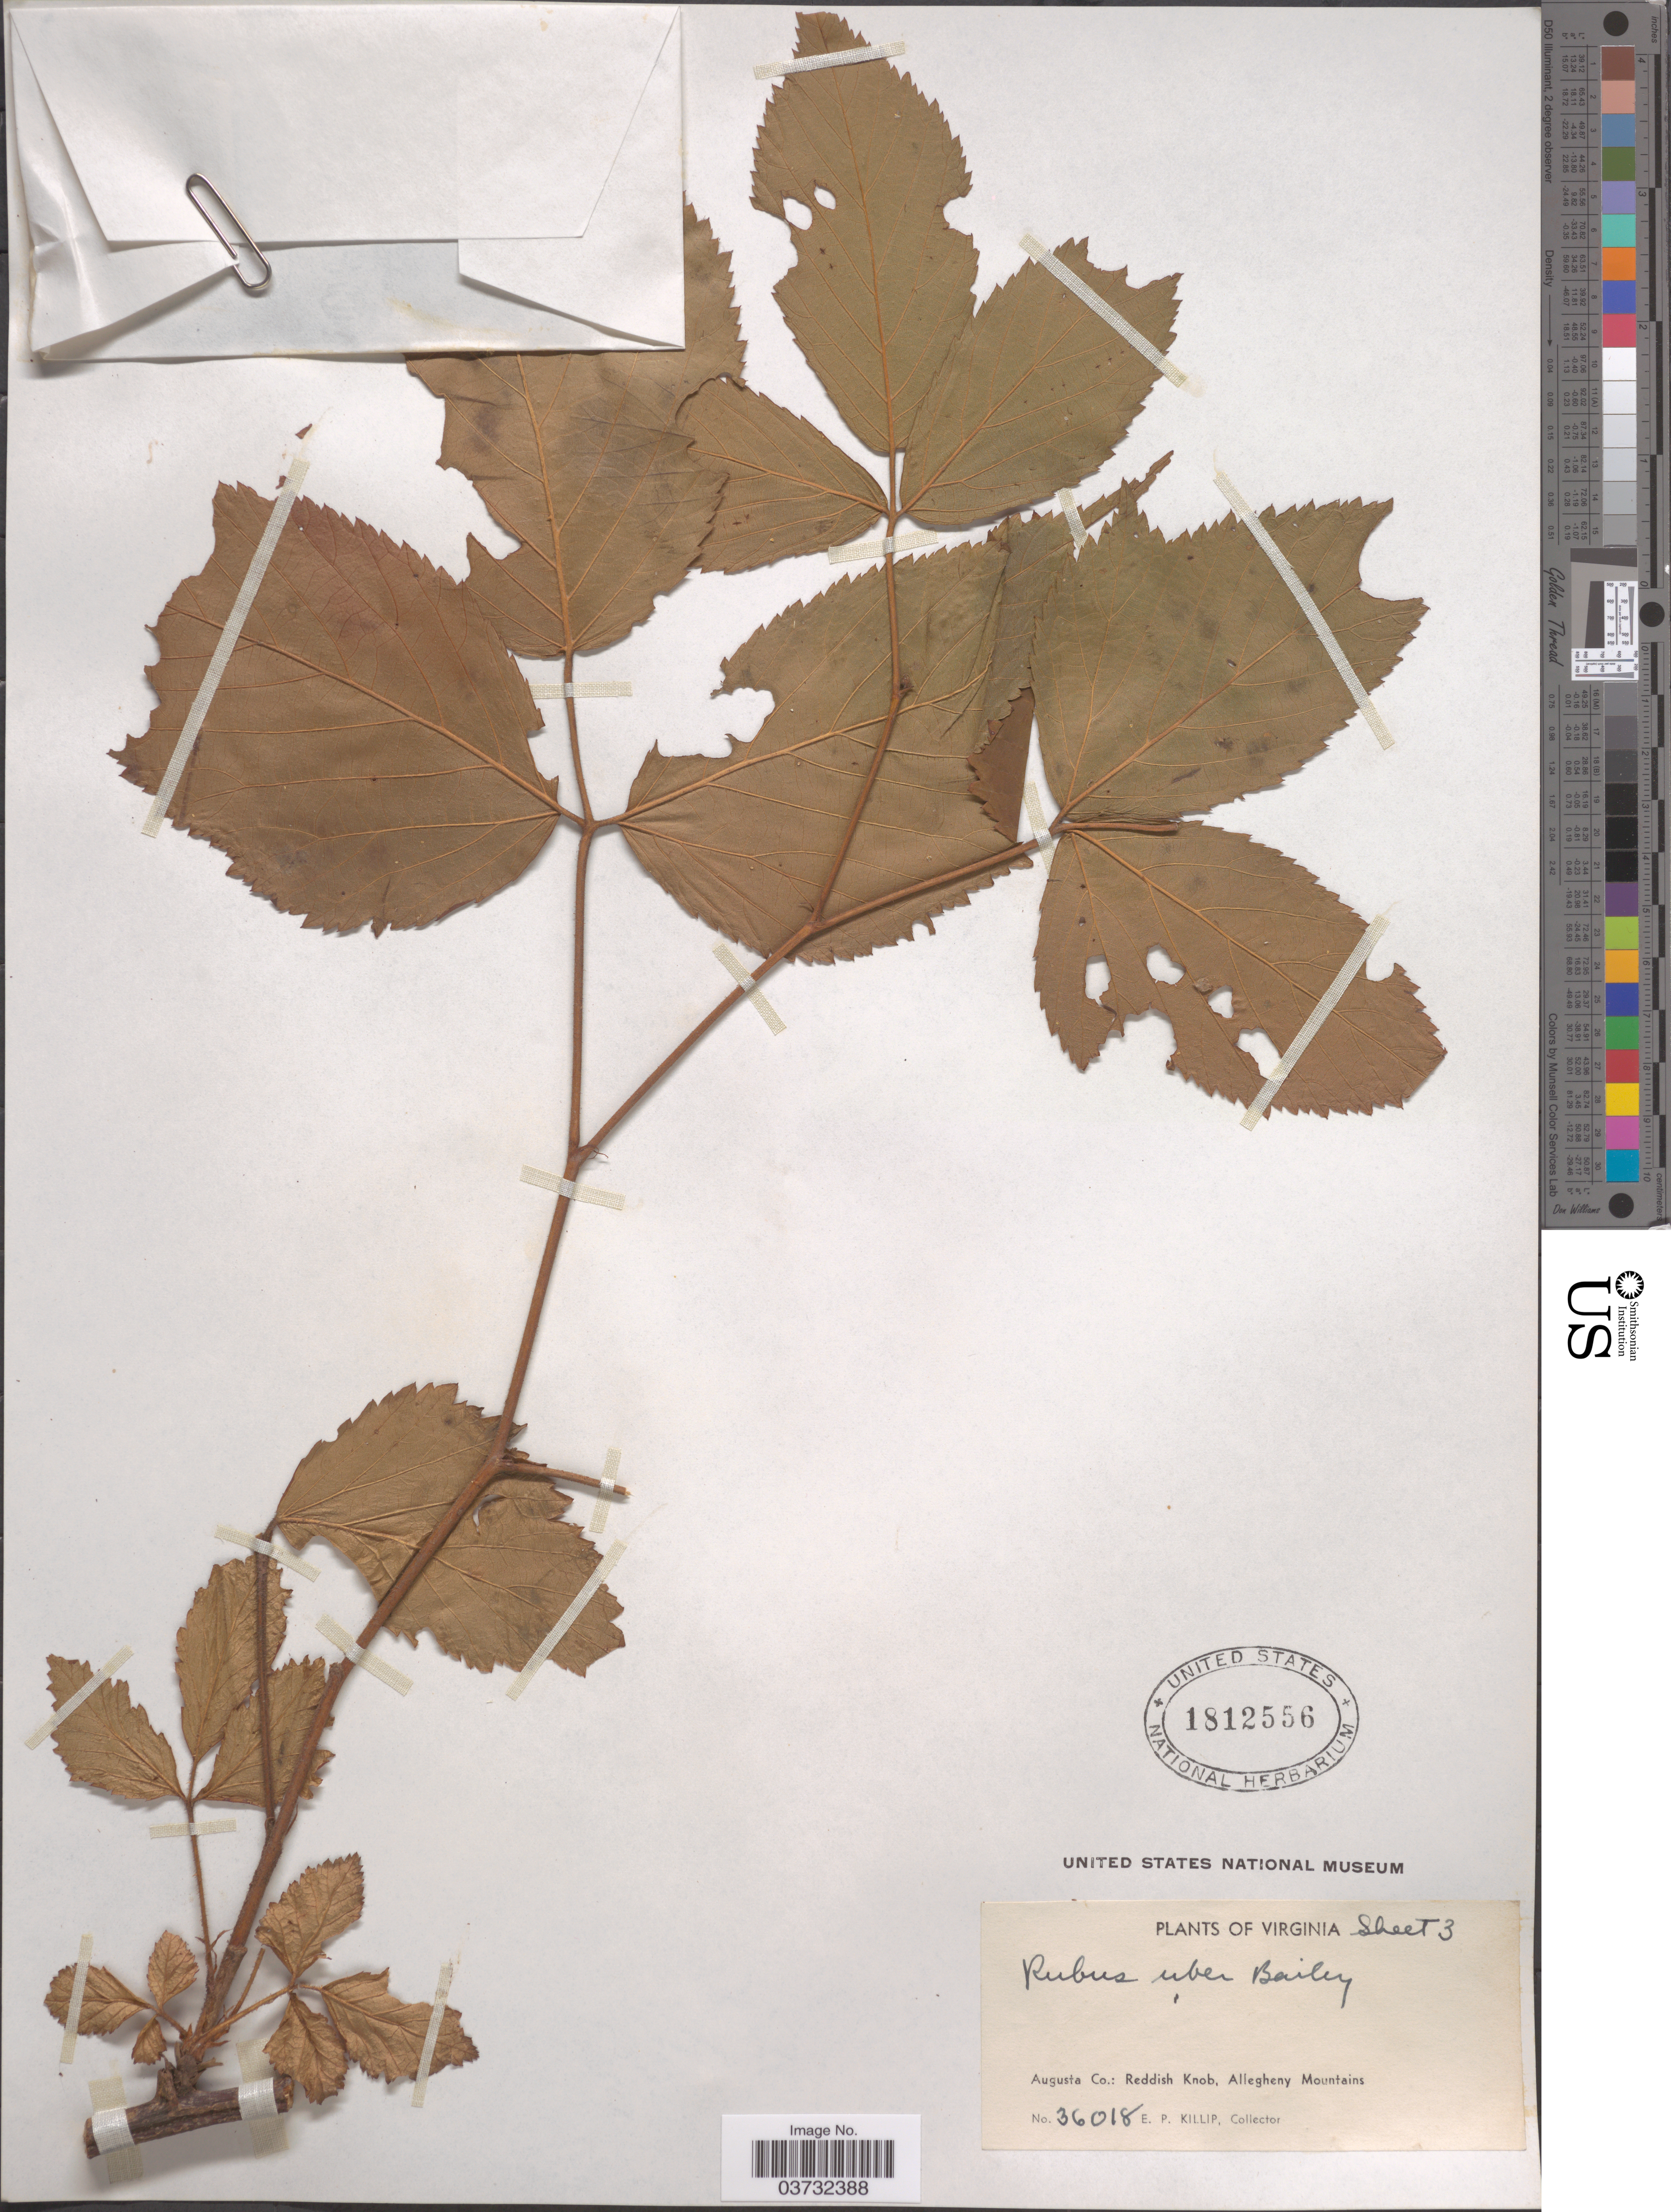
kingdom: Plantae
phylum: Tracheophyta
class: Magnoliopsida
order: Rosales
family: Rosaceae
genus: Rubus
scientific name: Rubus uber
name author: L.H. Bailey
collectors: E. P. Killip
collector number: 36018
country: United States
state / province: Virginia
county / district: Augusta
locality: Augusta Co.: Reddish Knob, Allegheny Mountains.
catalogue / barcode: US 1812556